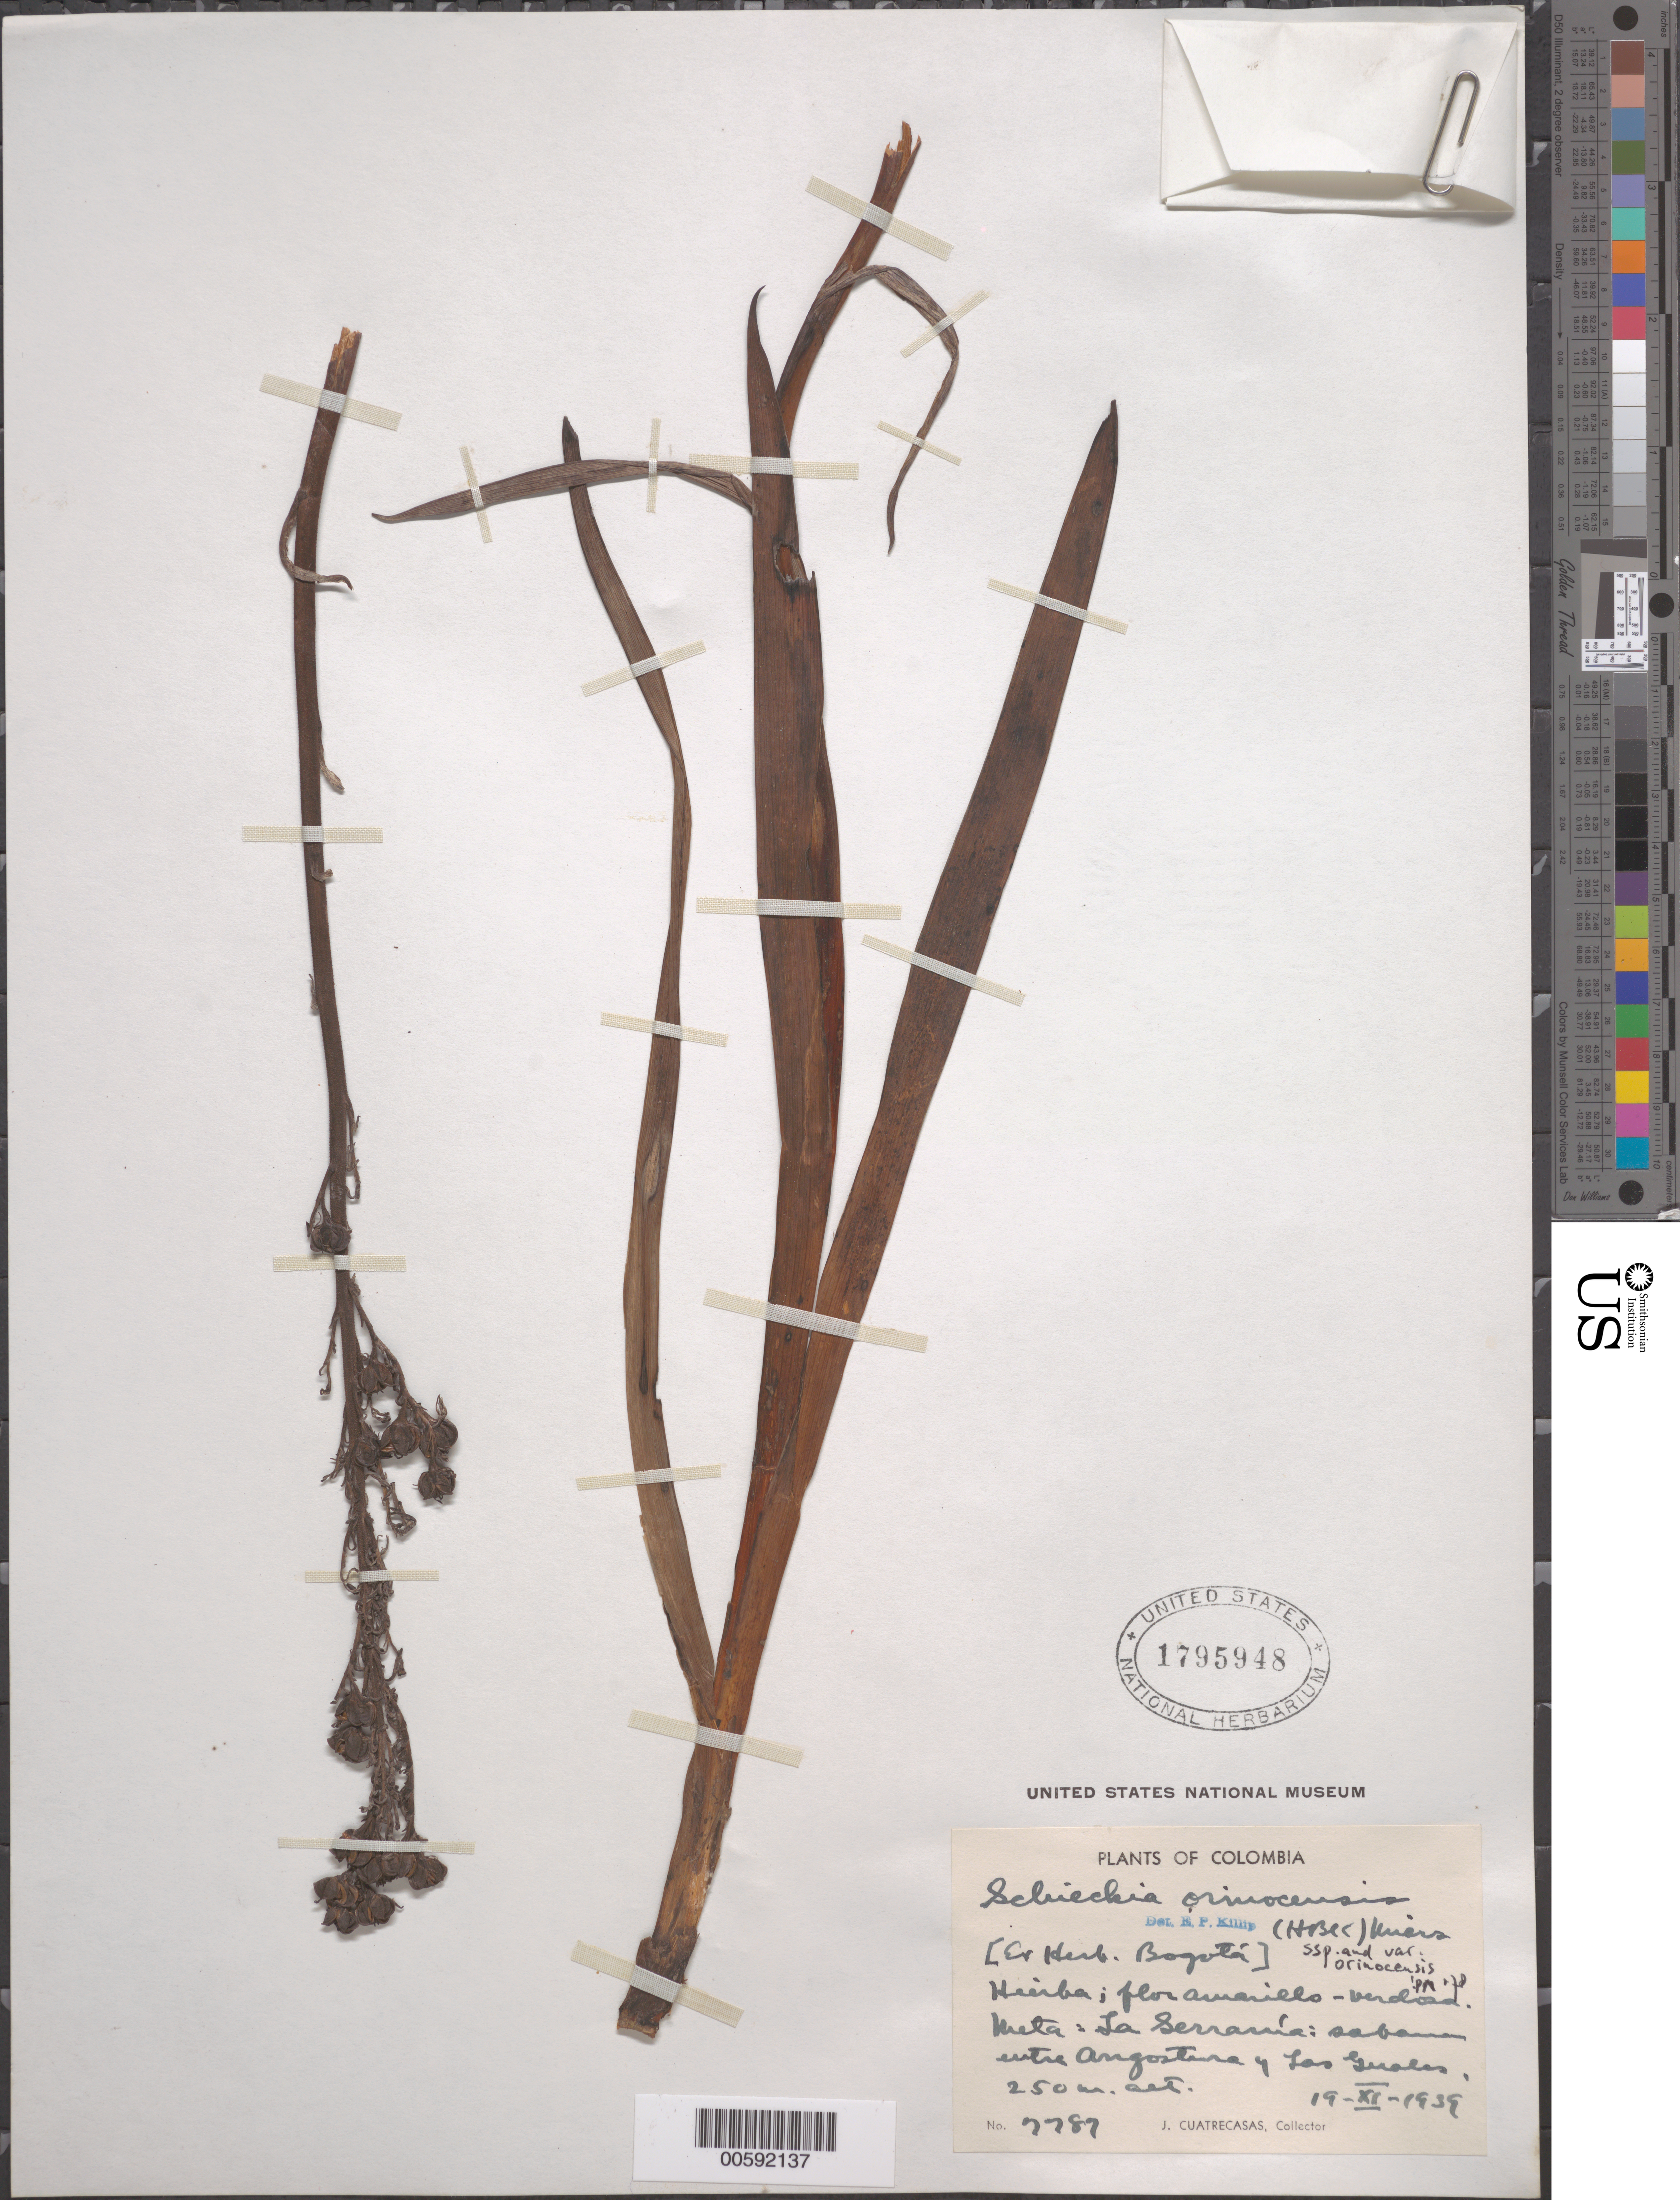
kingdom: Plantae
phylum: Tracheophyta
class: Liliopsida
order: Commelinales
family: Haemodoraceae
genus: Schiekia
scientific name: Schiekia orinocensis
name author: (Kunth) Meisn.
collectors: J. Cuatrecasas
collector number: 7787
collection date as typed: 19 Nov 1939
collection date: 1939-11-19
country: Colombia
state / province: Meta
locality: La Serrauia, between Augostema and Los Guales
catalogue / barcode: US 1795948